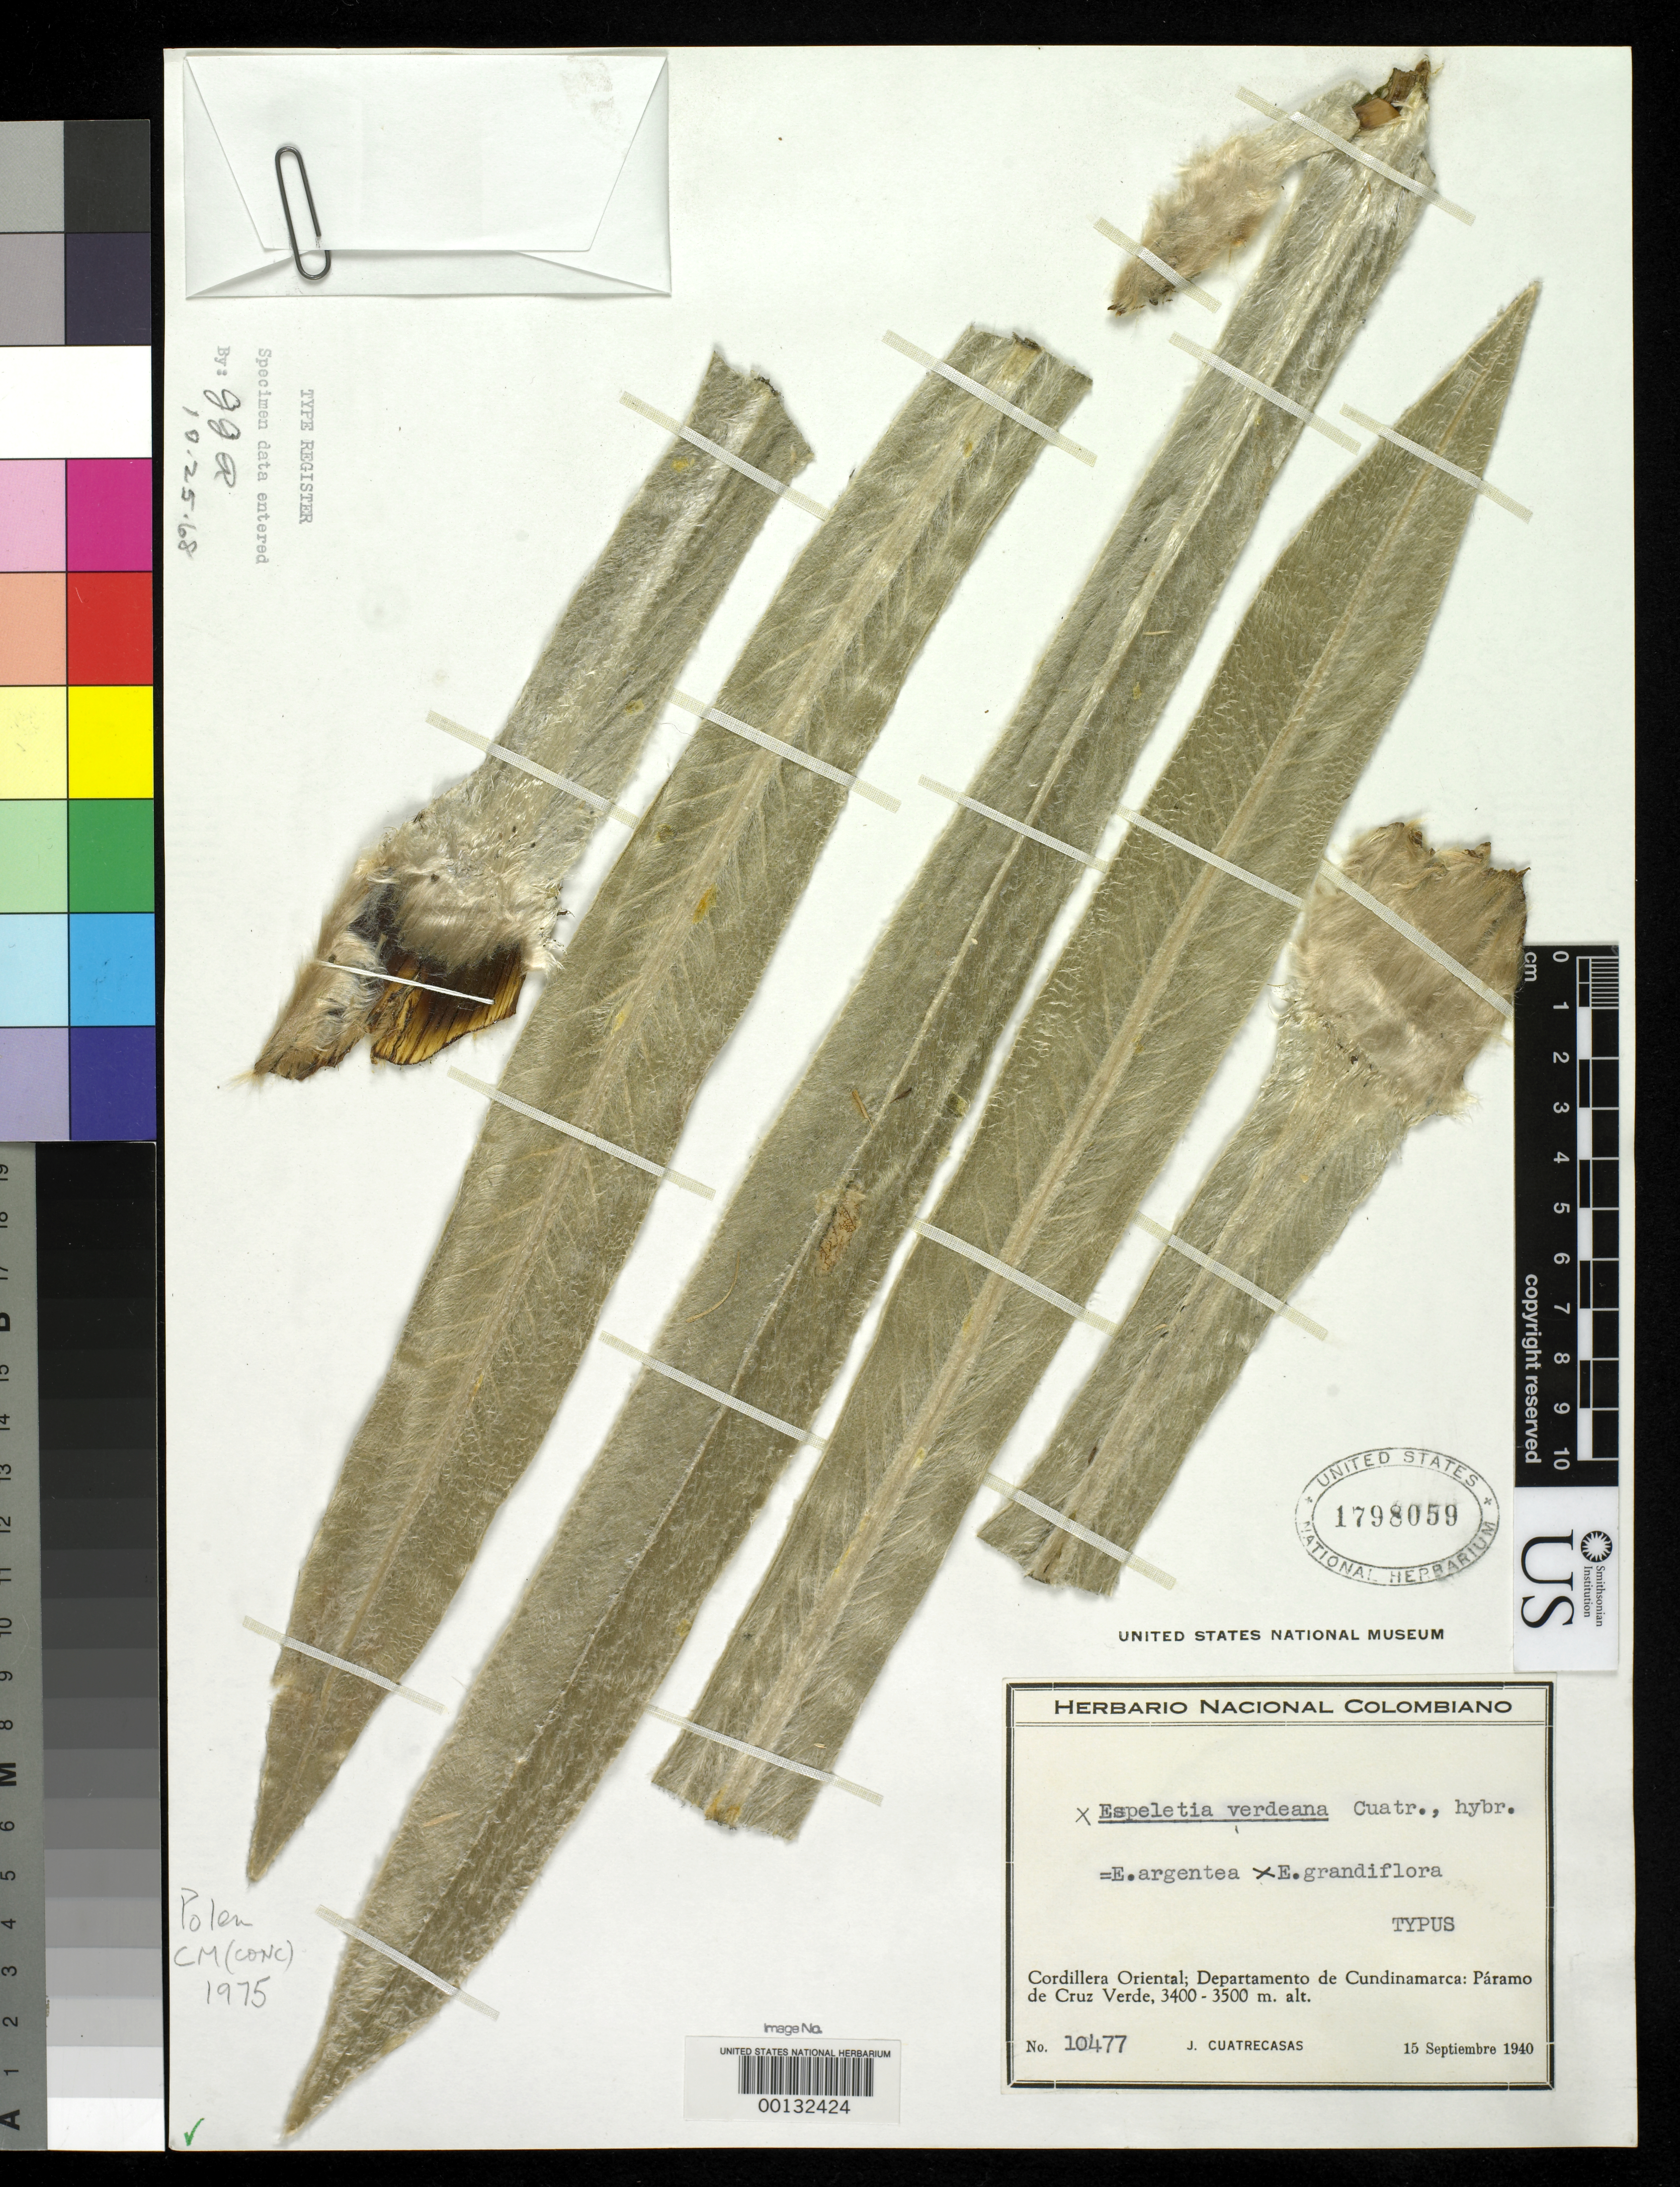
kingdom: Plantae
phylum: Tracheophyta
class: Magnoliopsida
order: Asterales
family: Asteraceae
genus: Espeletia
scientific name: Espeletia x verdeana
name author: Cuatrec.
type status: Isotype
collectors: J. Cuatrecasas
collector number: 10477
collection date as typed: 15 Sep 1940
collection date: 1940-09-15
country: Colombia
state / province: Cundinamarca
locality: Páramo de Cruz Verde, Cordillera Oriental.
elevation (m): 3400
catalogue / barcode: US 1798059